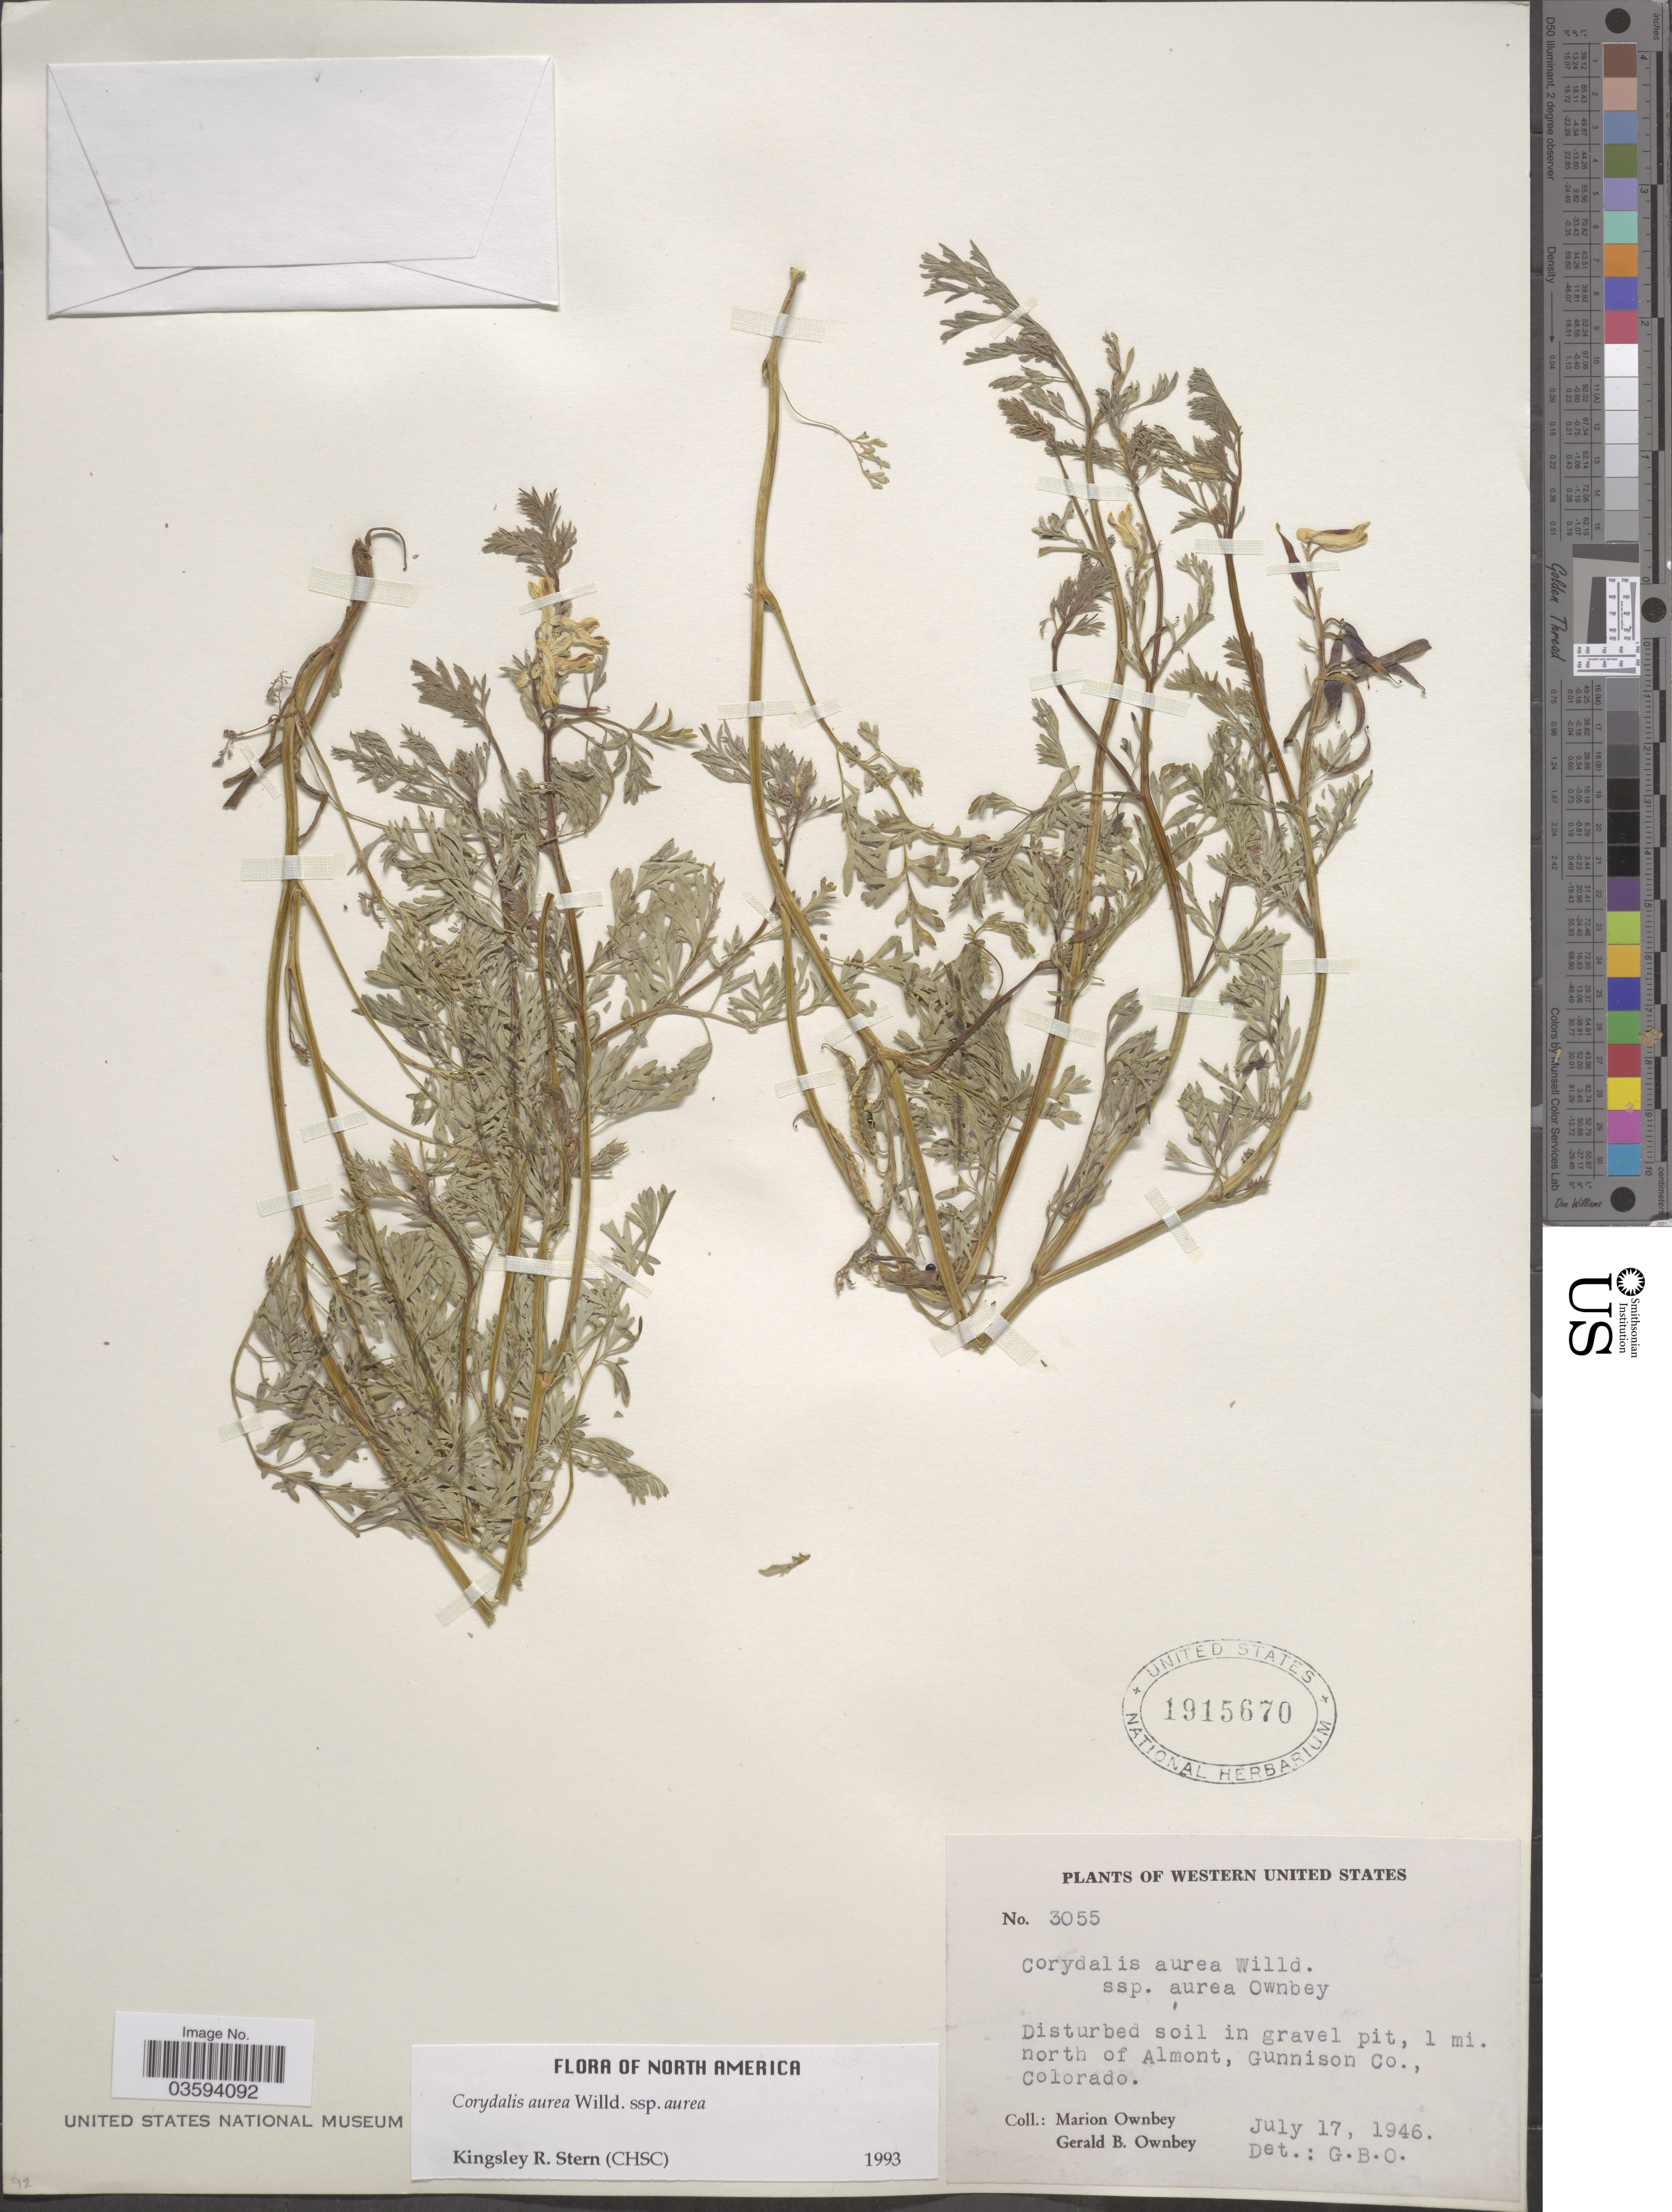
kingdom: Plantae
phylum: Tracheophyta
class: Magnoliopsida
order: Ranunculales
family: Papaveraceae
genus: Corydalis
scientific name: Corydalis aurea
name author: Willd.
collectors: M. Ownbey & G. B. Ownbey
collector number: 3055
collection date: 1946-07-17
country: United States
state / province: Colorado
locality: Western United States. Disturbed soil in gravel pit, 1 mi. north of Almont, Gunnison Co.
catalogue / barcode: US 1915670